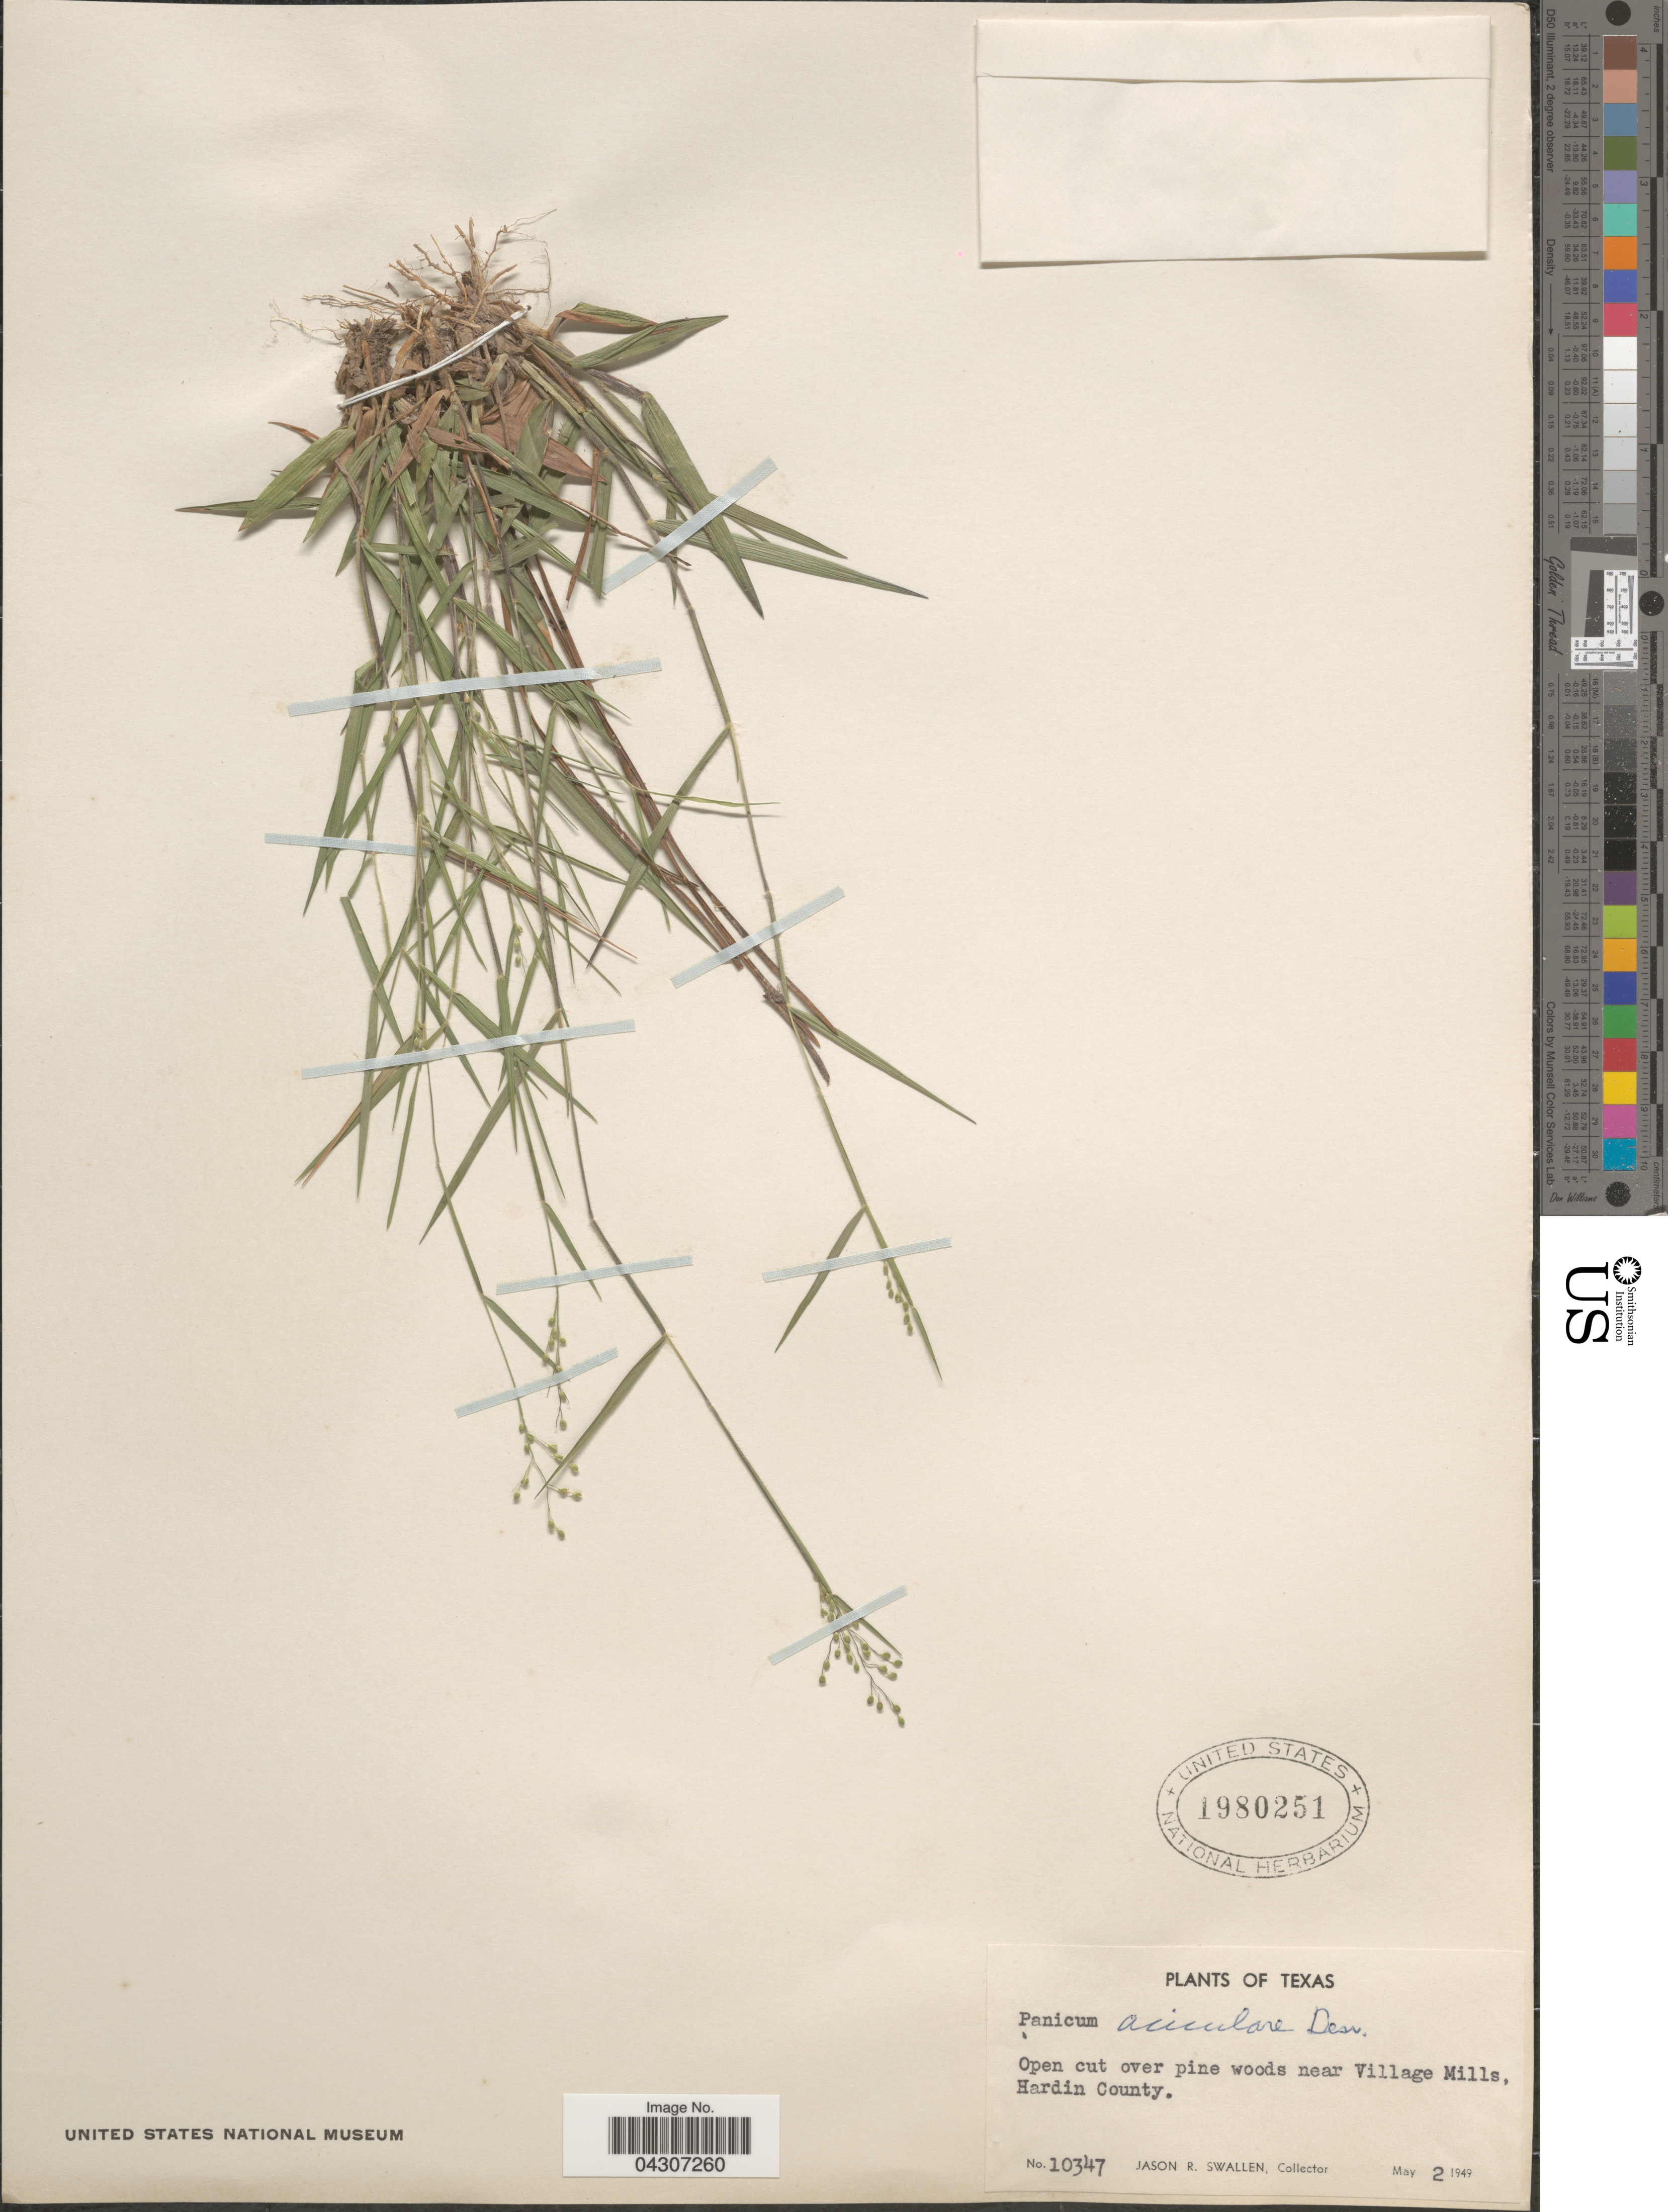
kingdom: Plantae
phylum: Tracheophyta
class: Liliopsida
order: Poales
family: Poaceae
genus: Dichanthelium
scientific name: Dichanthelium aciculare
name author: (Desv. ex Poir.) Gould & C.A. Clark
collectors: J. R. Swallen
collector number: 10347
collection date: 1949-05-02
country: United States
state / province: Texas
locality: Open cut over pine woods near Village Mills, Hardin County.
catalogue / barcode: US 1980251